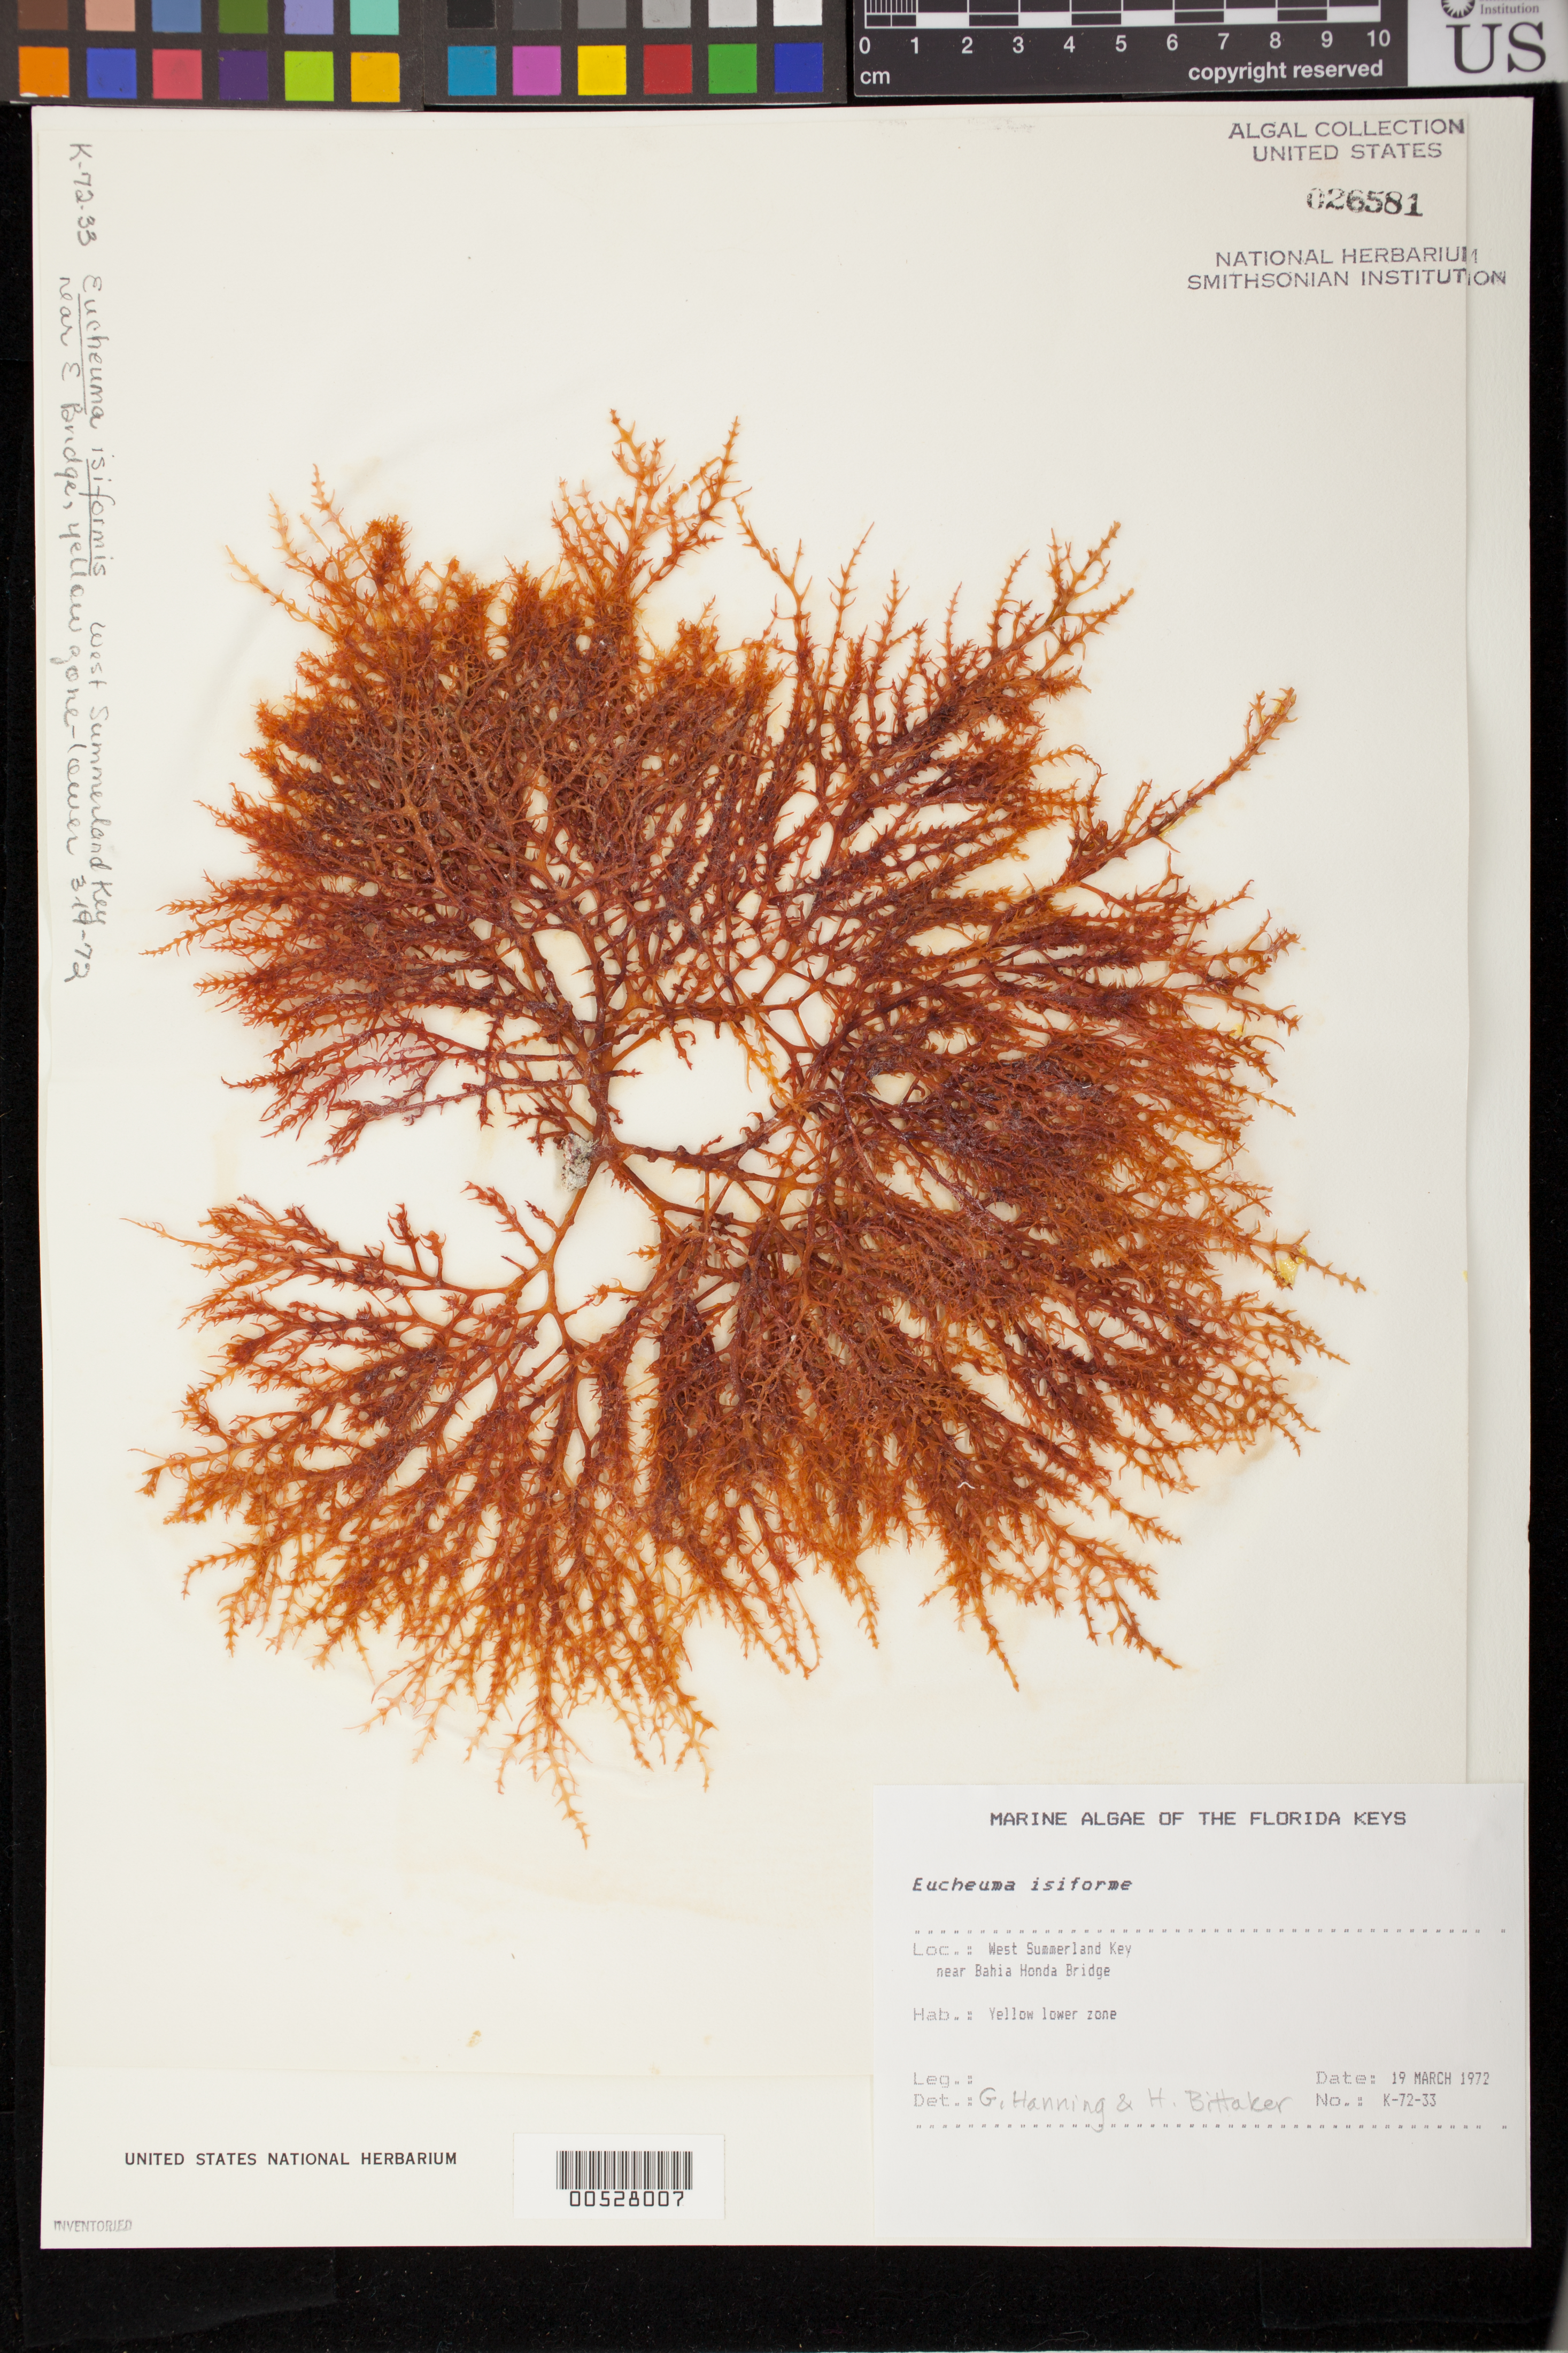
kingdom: Plantae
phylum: Rhodophyta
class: Florideophyceae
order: Gigartinales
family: Solieriaceae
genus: Eucheumatopsis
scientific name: Eucheumatopsis isiformis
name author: (C. Agardh) M.L. Núñez-Resendiz et al.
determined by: Algae name updating Project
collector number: K-72-33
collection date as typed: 19 Mar 1972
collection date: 1972-03-19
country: United States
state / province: Florida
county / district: Monroe County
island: West Summerland Key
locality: Near Bahia Honda Bridge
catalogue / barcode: US 26581